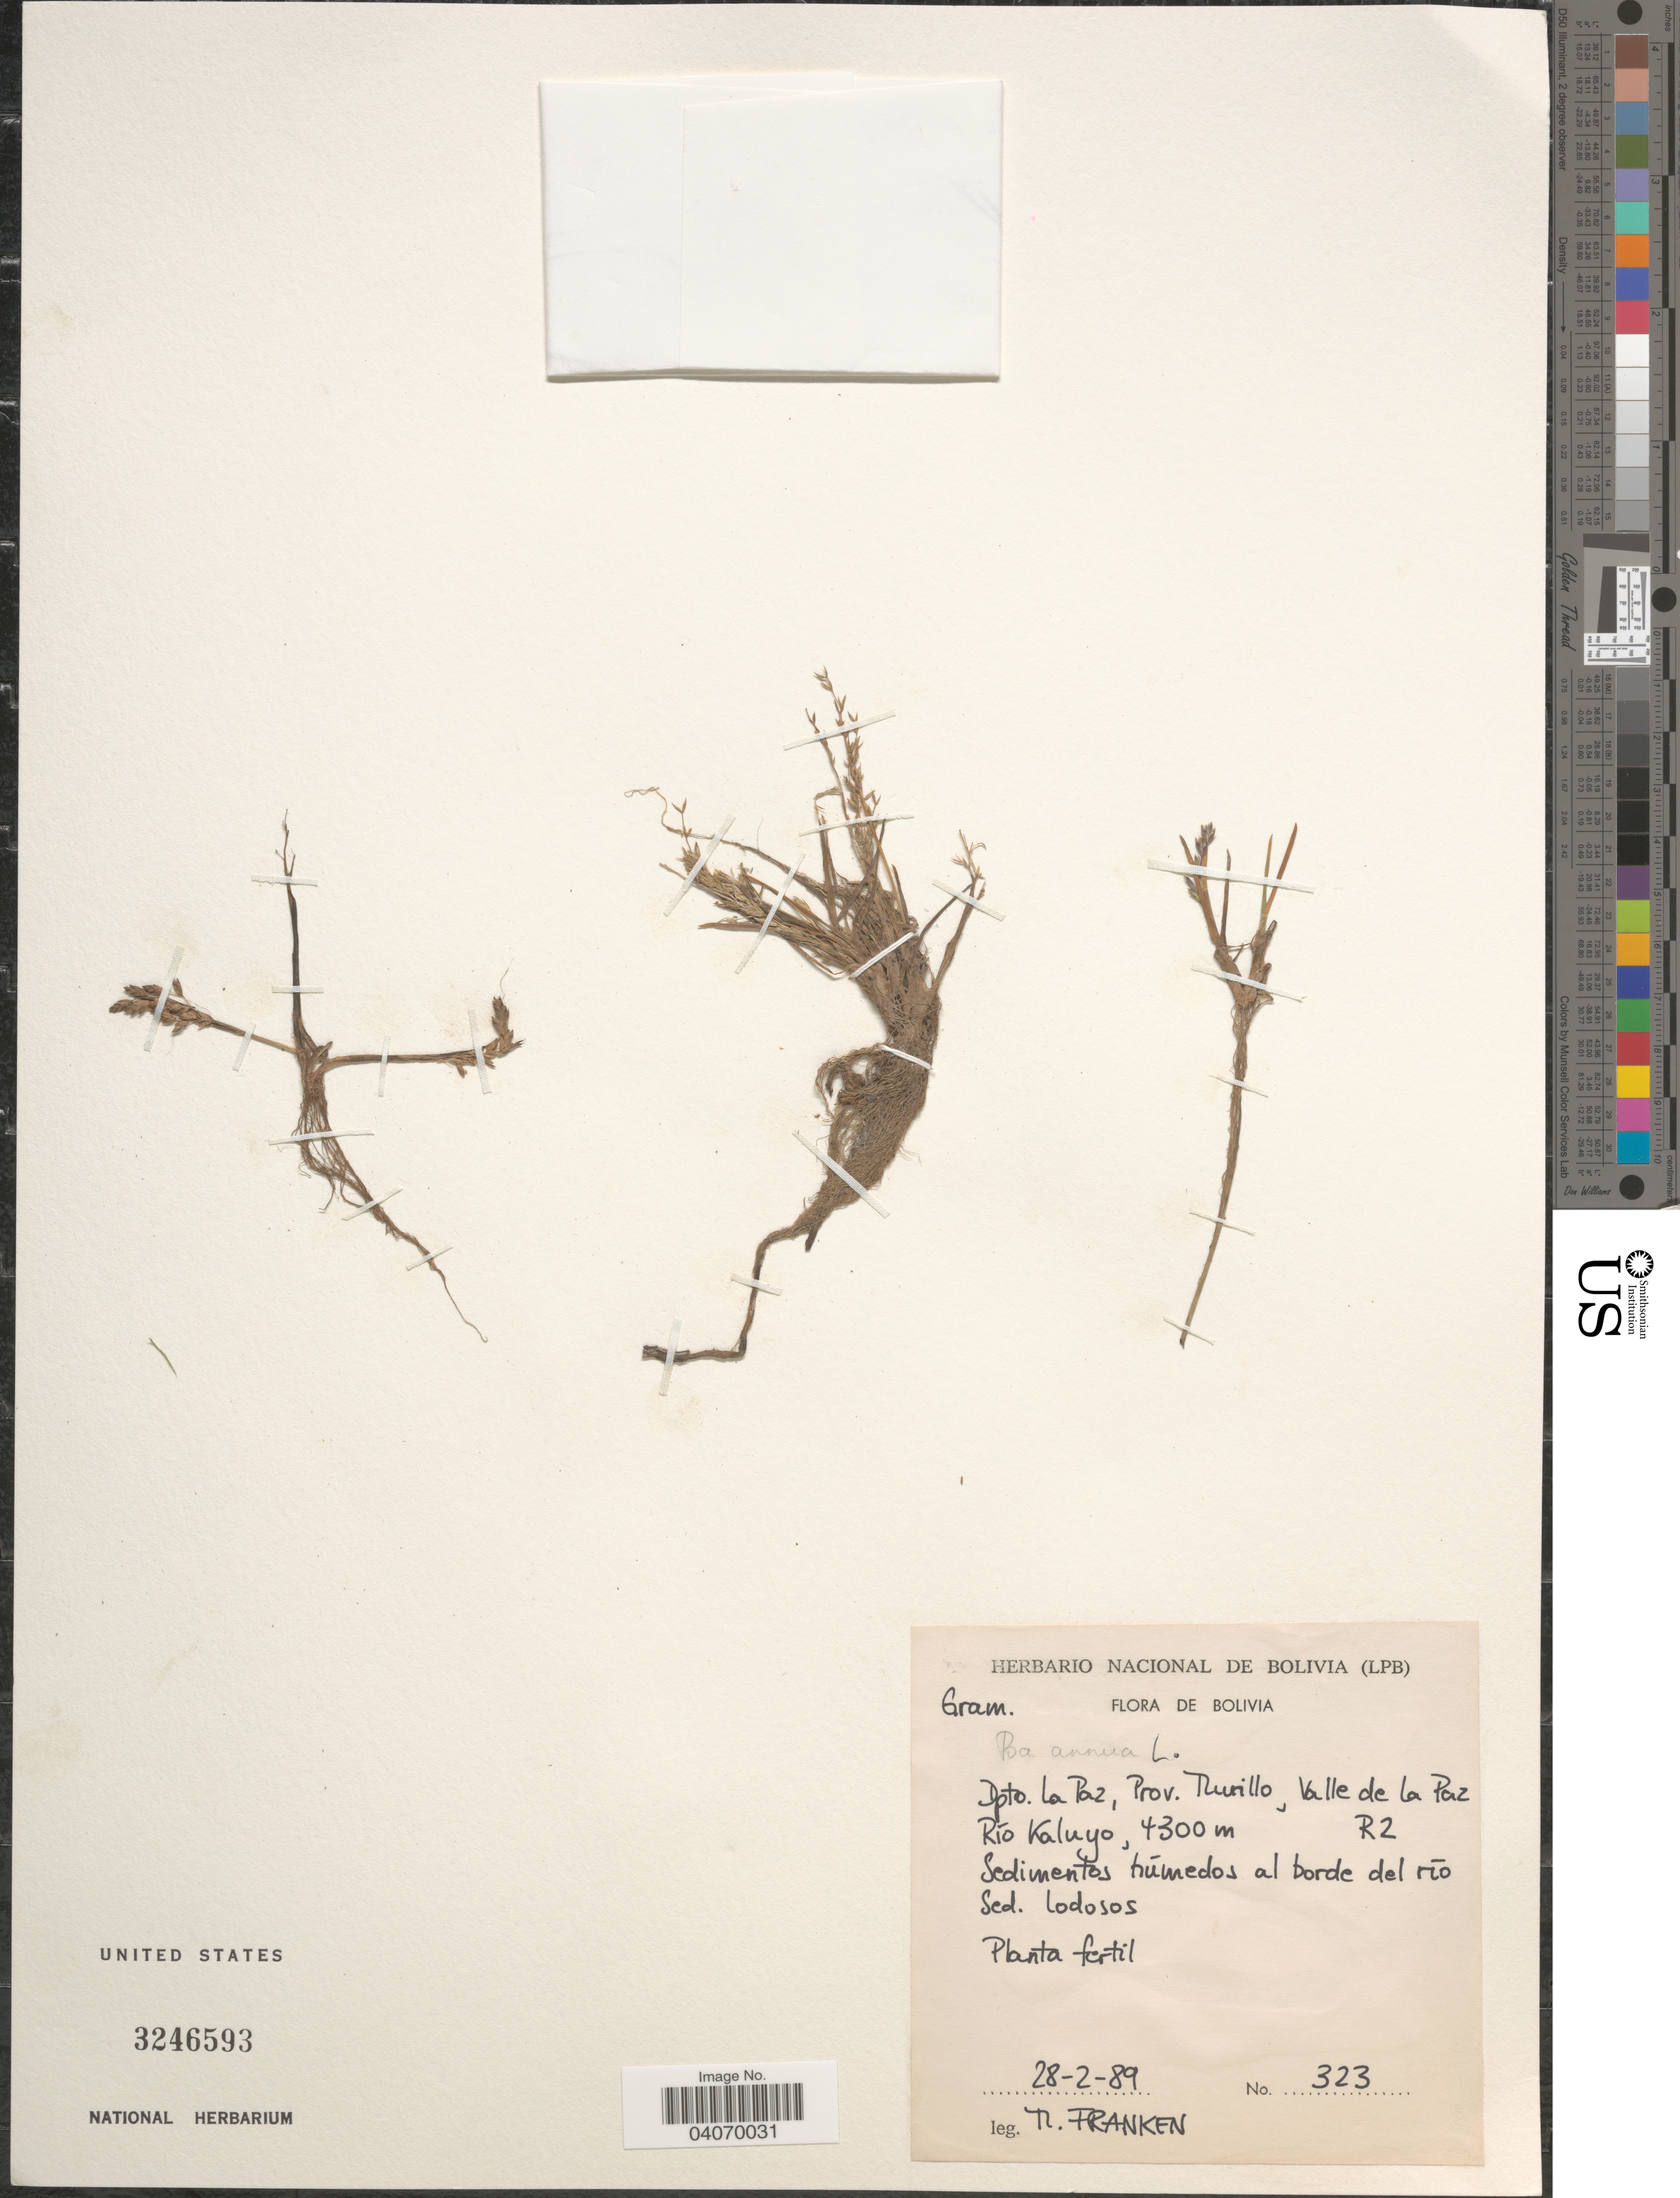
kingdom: Plantae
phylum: Tracheophyta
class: Liliopsida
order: Poales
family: Poaceae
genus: Poa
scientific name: Poa annua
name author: L.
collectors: P. Franken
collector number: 323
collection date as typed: Transcribed d/m/y: 28/2/89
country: Bolivia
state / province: La Paz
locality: Dpto. La Paz, Prov. Murillo, Valle de La Paz. Rio Kaluyo. R2.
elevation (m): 4300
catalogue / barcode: US 3246593